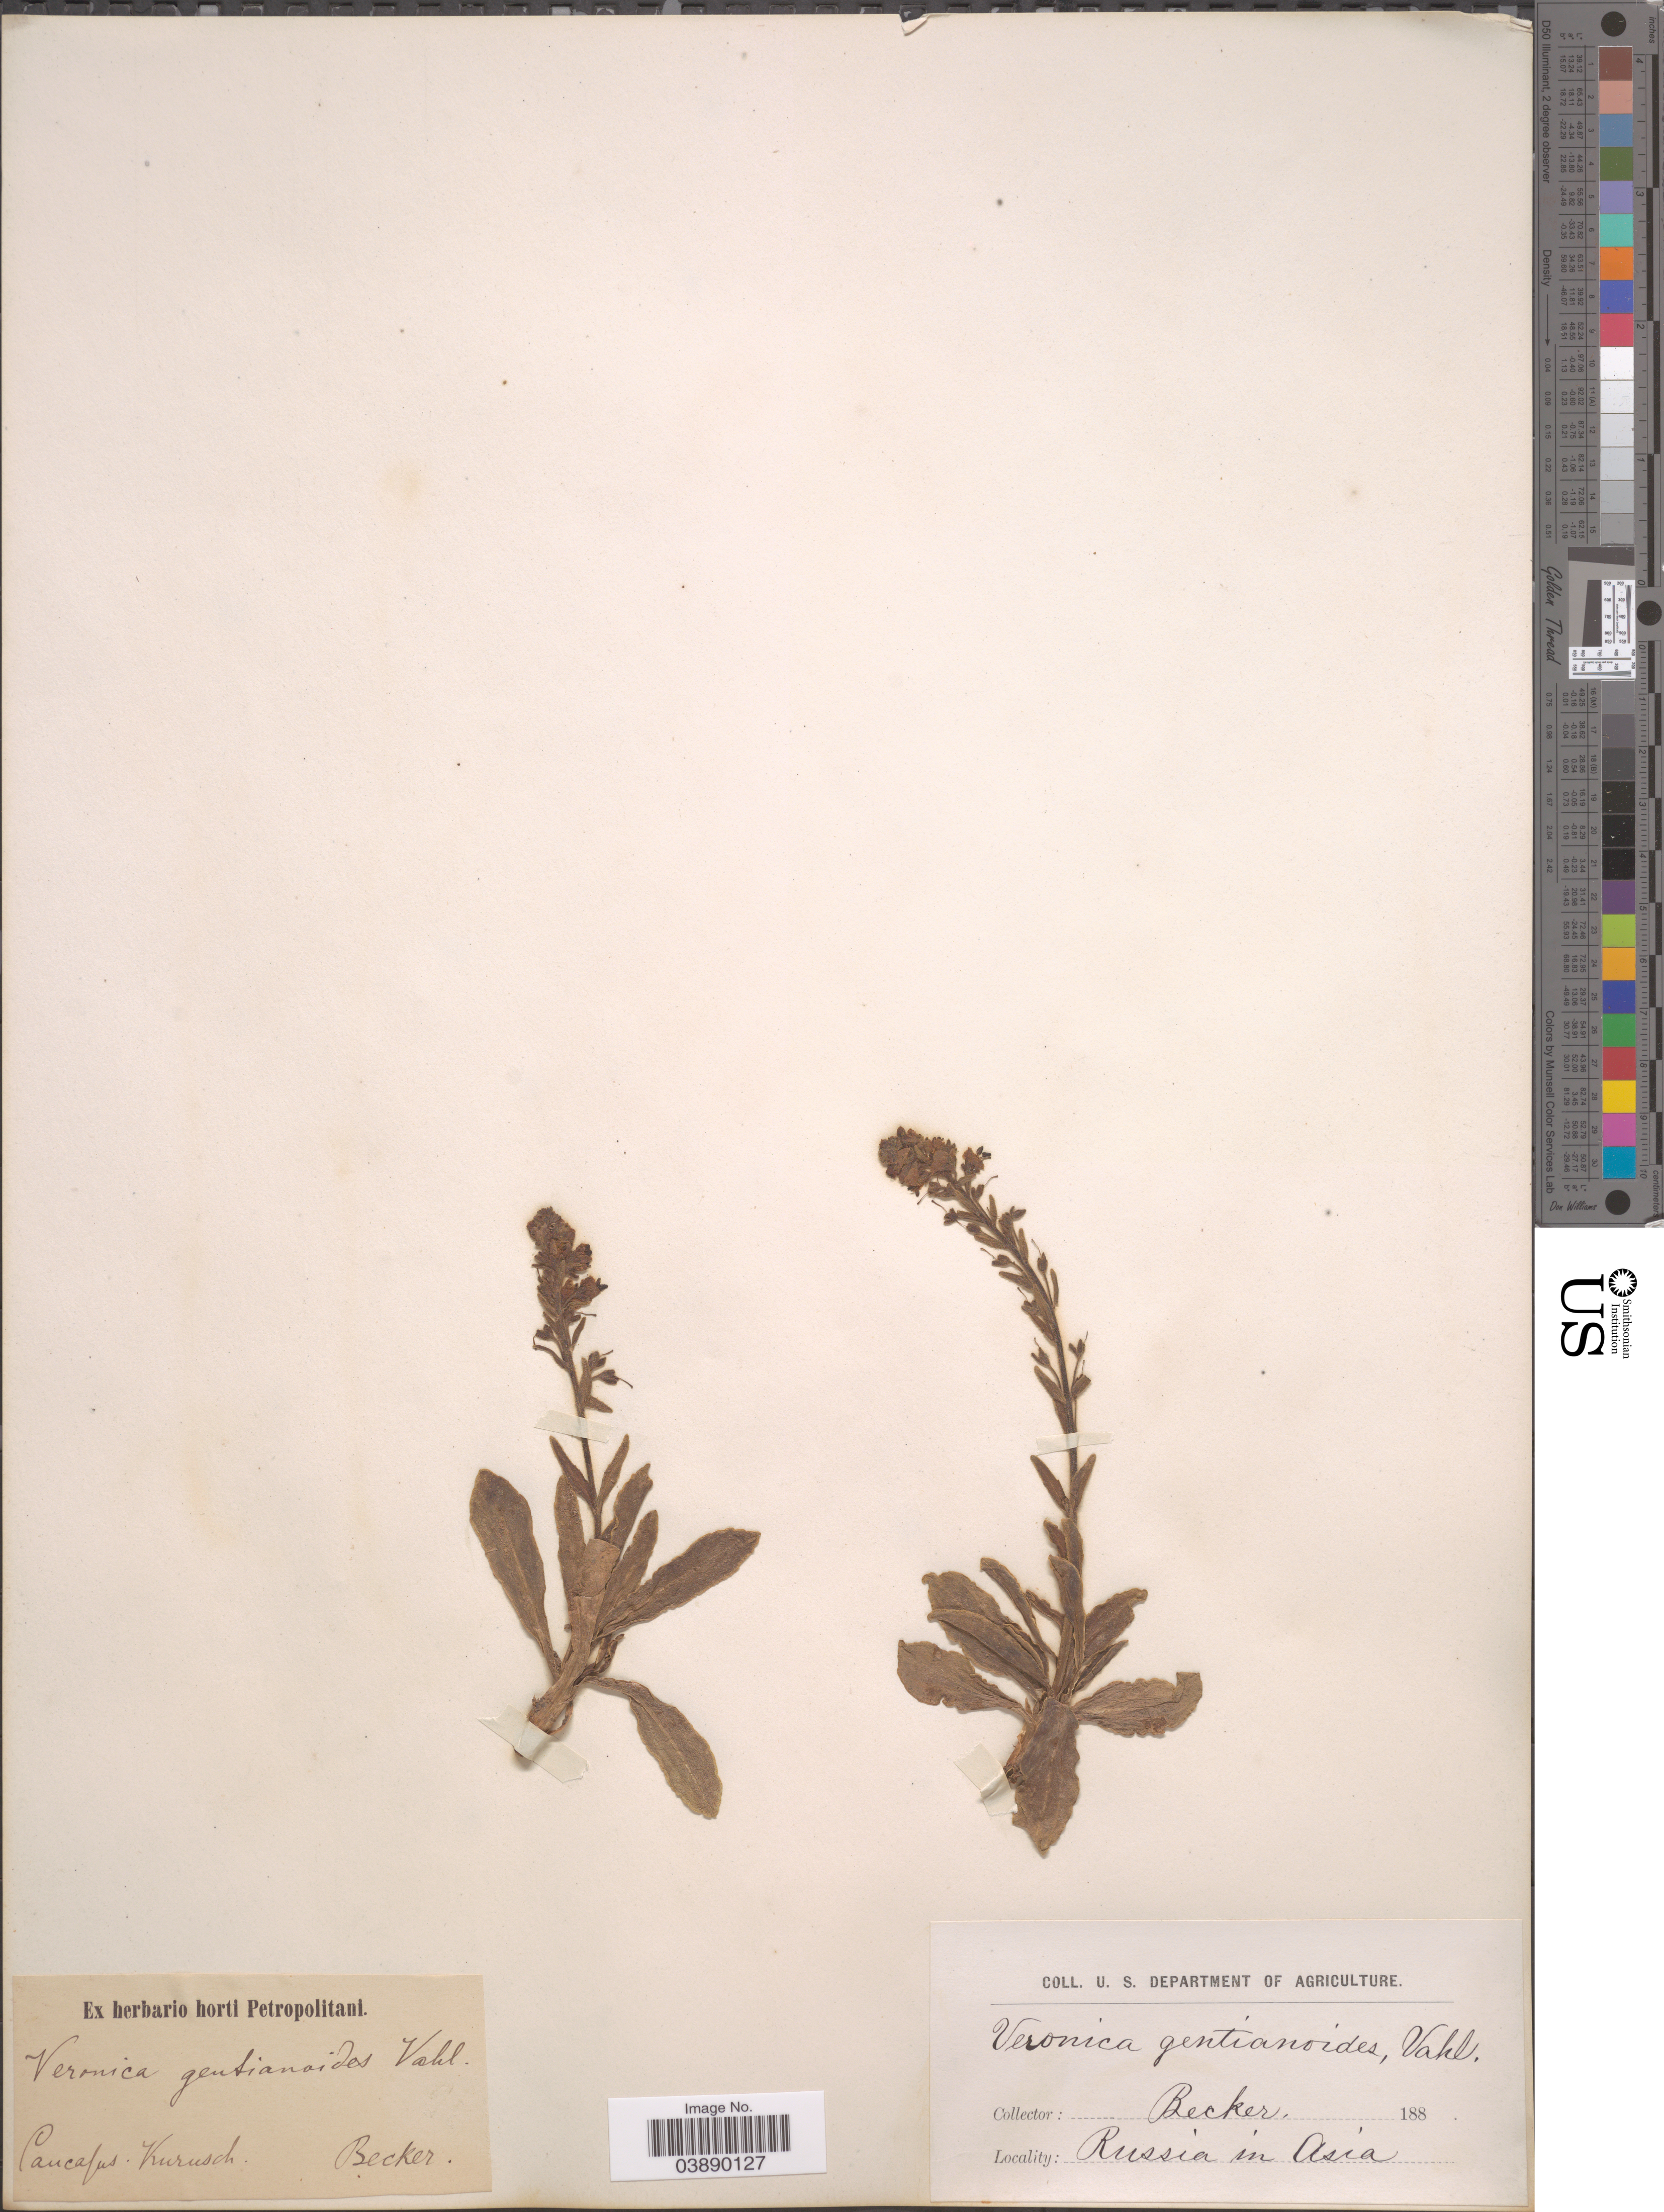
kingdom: Plantae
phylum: Tracheophyta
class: Magnoliopsida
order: Lamiales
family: Plantaginaceae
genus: Veronica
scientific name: Veronica gentianoides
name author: Vahl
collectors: -. Becker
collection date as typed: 188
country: Russian Federation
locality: Russia in Asia. Caucasus Kurusch.